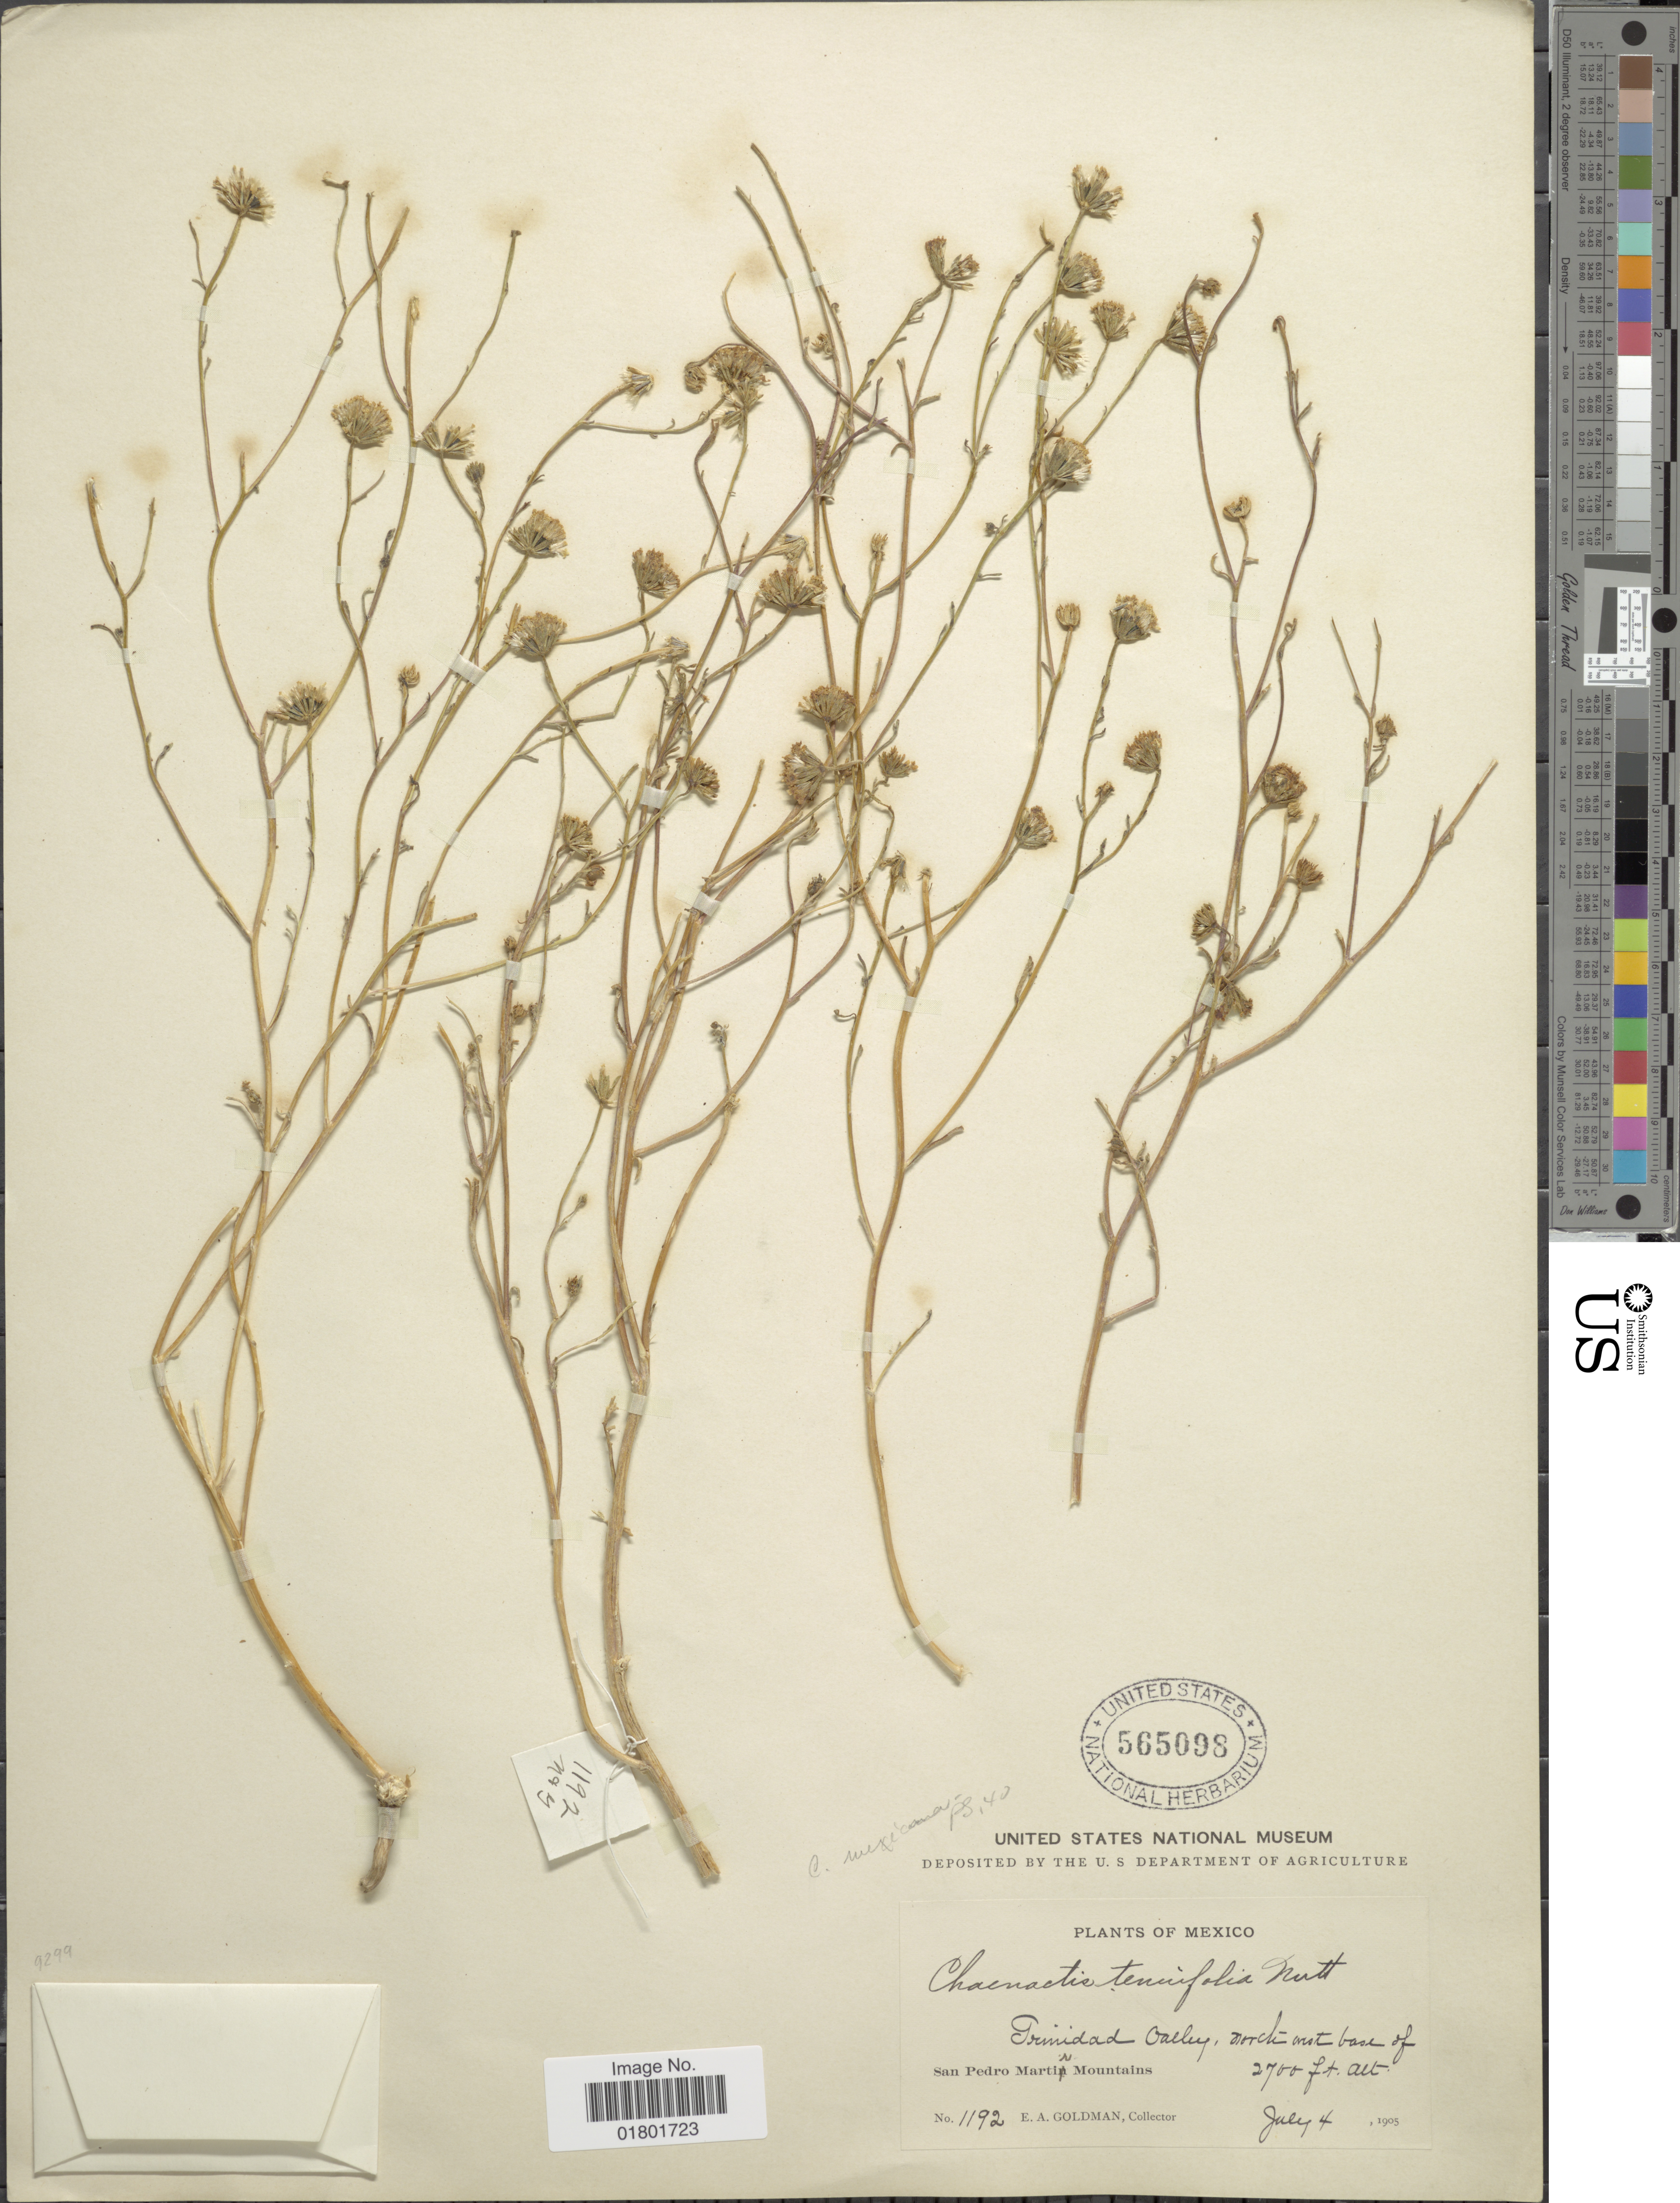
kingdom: Plantae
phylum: Tracheophyta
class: Magnoliopsida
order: Asterales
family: Asteraceae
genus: Chaenactis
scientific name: Chaenactis mexicana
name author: Stockw.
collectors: E. A. Goldman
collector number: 1192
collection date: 1905-07-04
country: Mexico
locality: Trinidad Valley, north west base of San Pedro Martir Mountains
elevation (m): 823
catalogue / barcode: US 565098